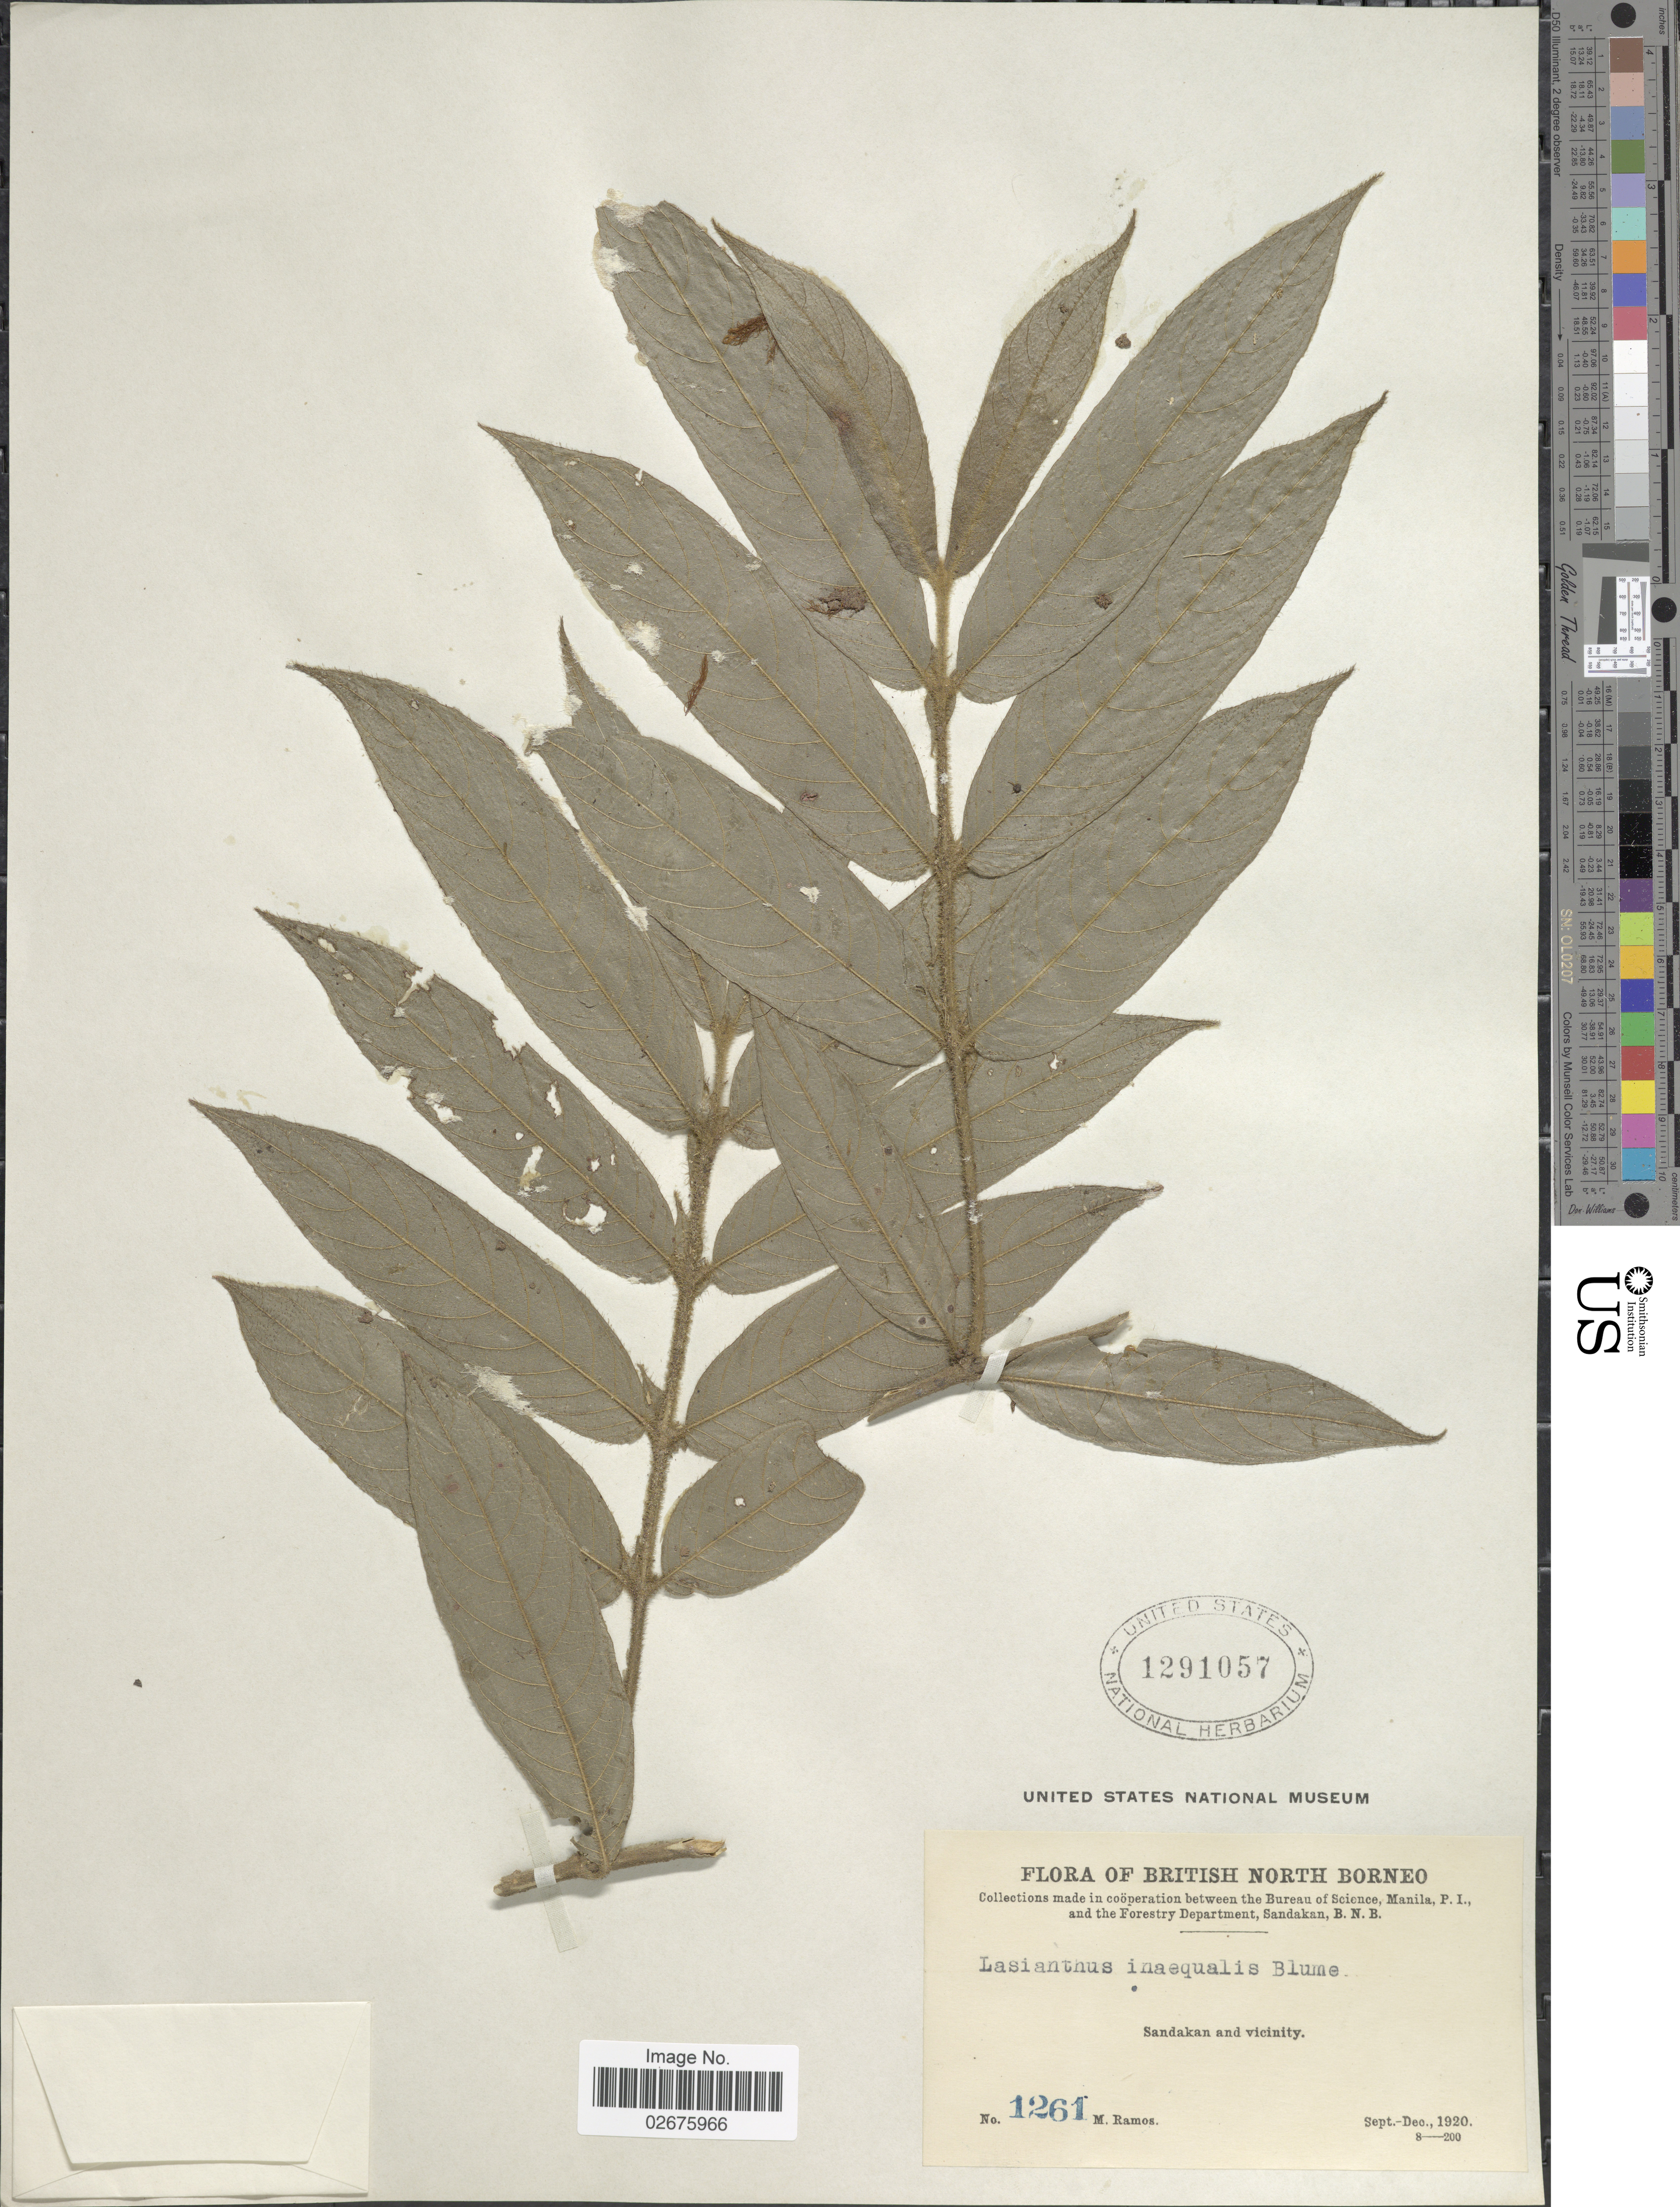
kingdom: Plantae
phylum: Tracheophyta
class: Magnoliopsida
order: Gentianales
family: Rubiaceae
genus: Lasianthus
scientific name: Lasianthus inaequalis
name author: Blume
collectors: M. Ramos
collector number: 1261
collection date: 1920-09/1920-12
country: Malaysia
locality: British North Borneo, Sandakan and vicinity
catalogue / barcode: US 1291057